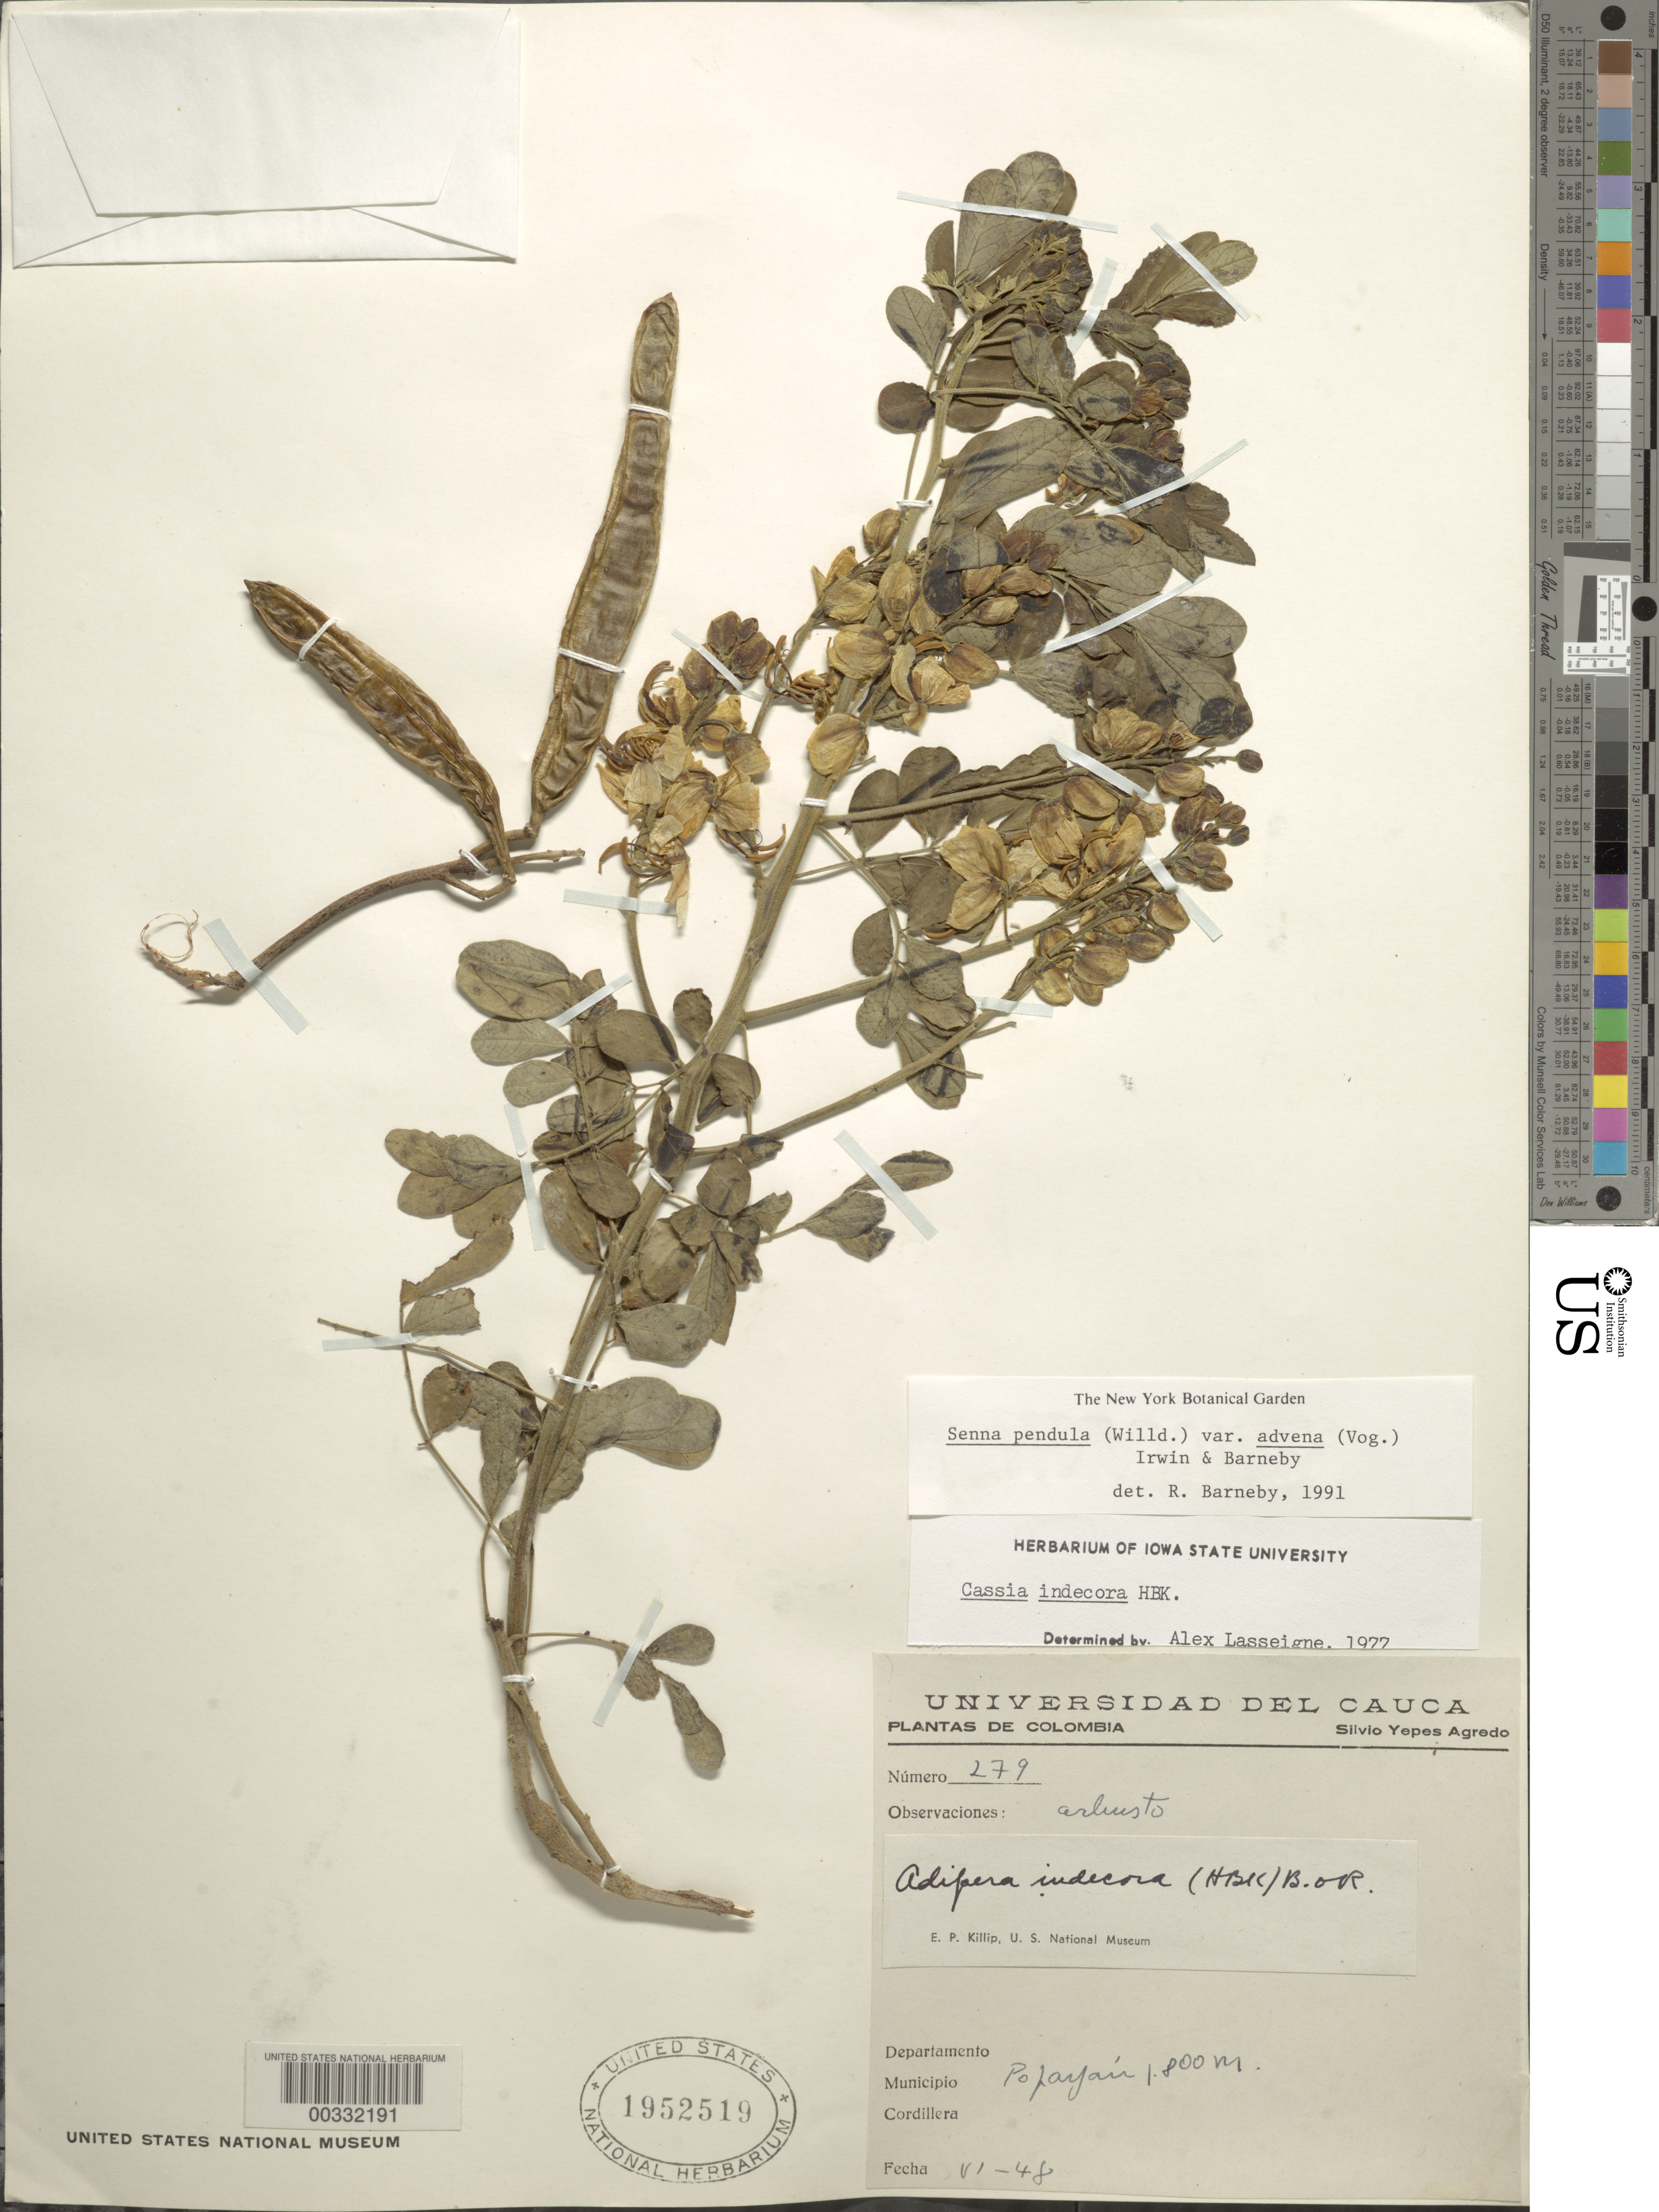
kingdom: Plantae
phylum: Tracheophyta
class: Magnoliopsida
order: Fabales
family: Fabaceae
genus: Senna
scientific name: Senna pendula var. advena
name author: (Vogel) H.S. Irwin & Barneby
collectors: S. Y. Agredo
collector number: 279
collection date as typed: Mar 1948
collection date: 1948-03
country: Colombia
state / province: Cauca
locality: Popayan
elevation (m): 1800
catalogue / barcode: US 1952519